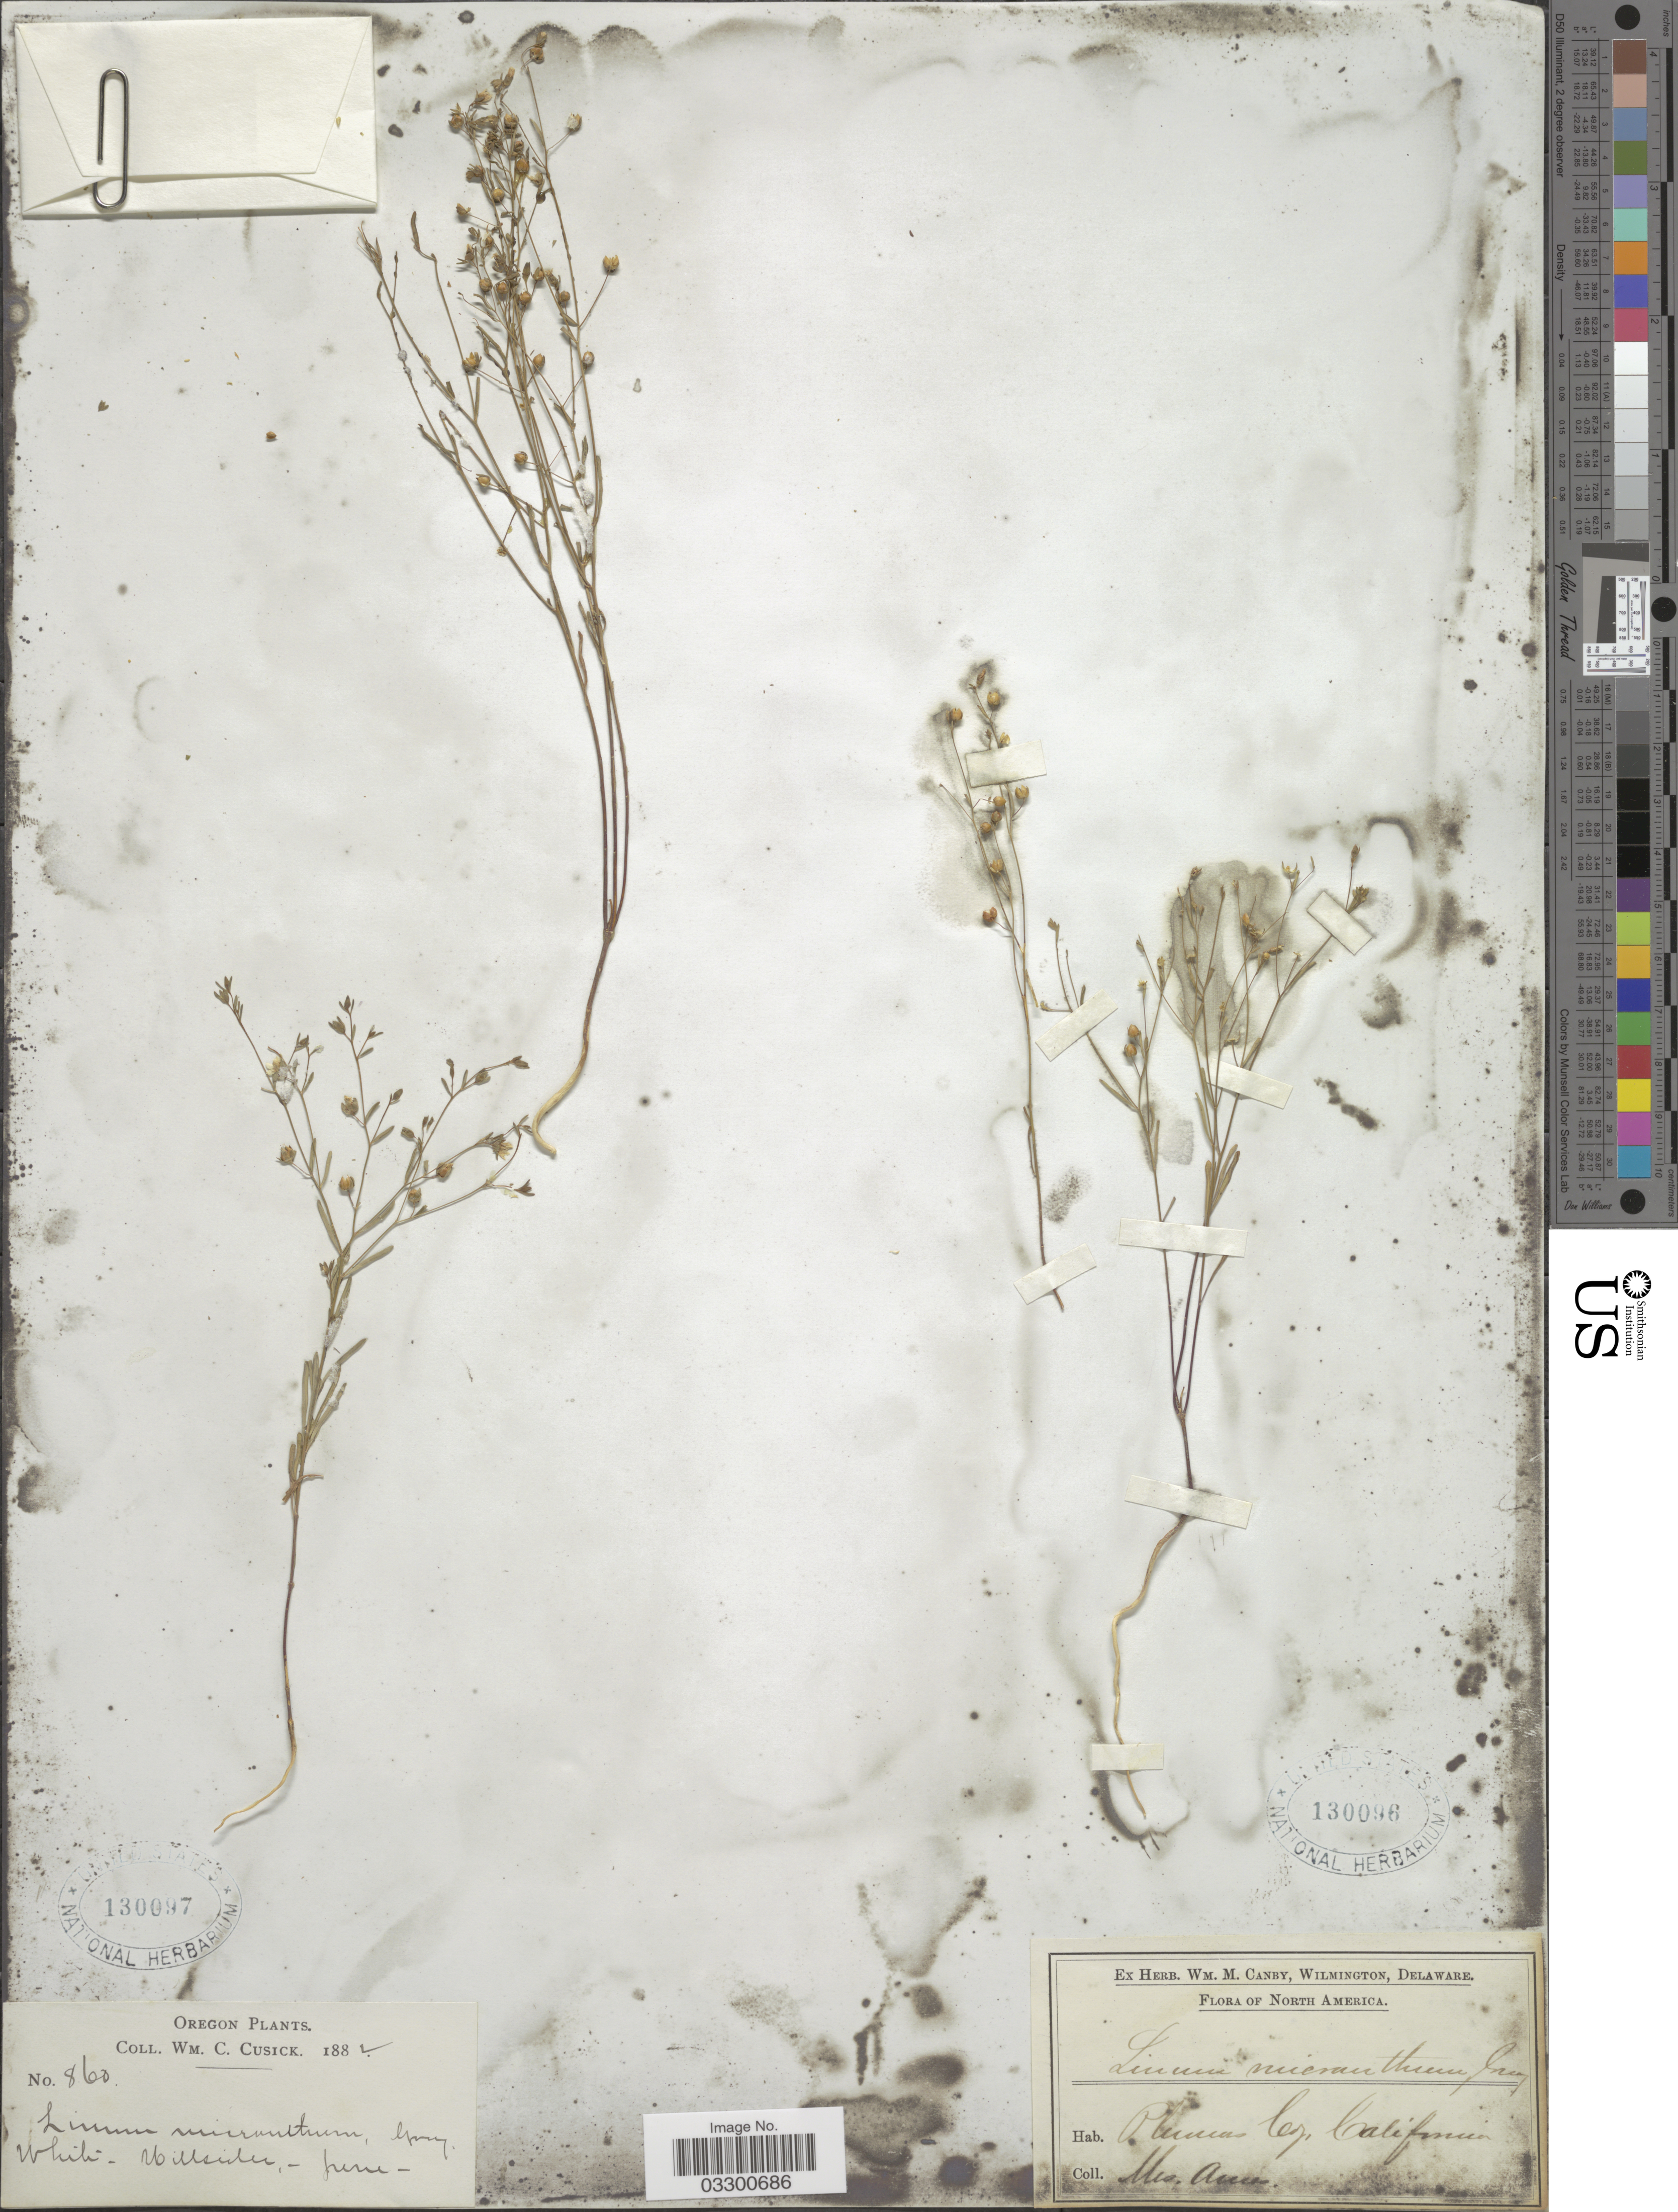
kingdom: Plantae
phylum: Tracheophyta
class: Magnoliopsida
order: Malpighiales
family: Linaceae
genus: Hesperolinon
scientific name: Hesperolinon micranthum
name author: (A. Gray) Small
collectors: -- Ames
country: United States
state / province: California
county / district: Plumas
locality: Plumas Co.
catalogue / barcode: US 130096-2